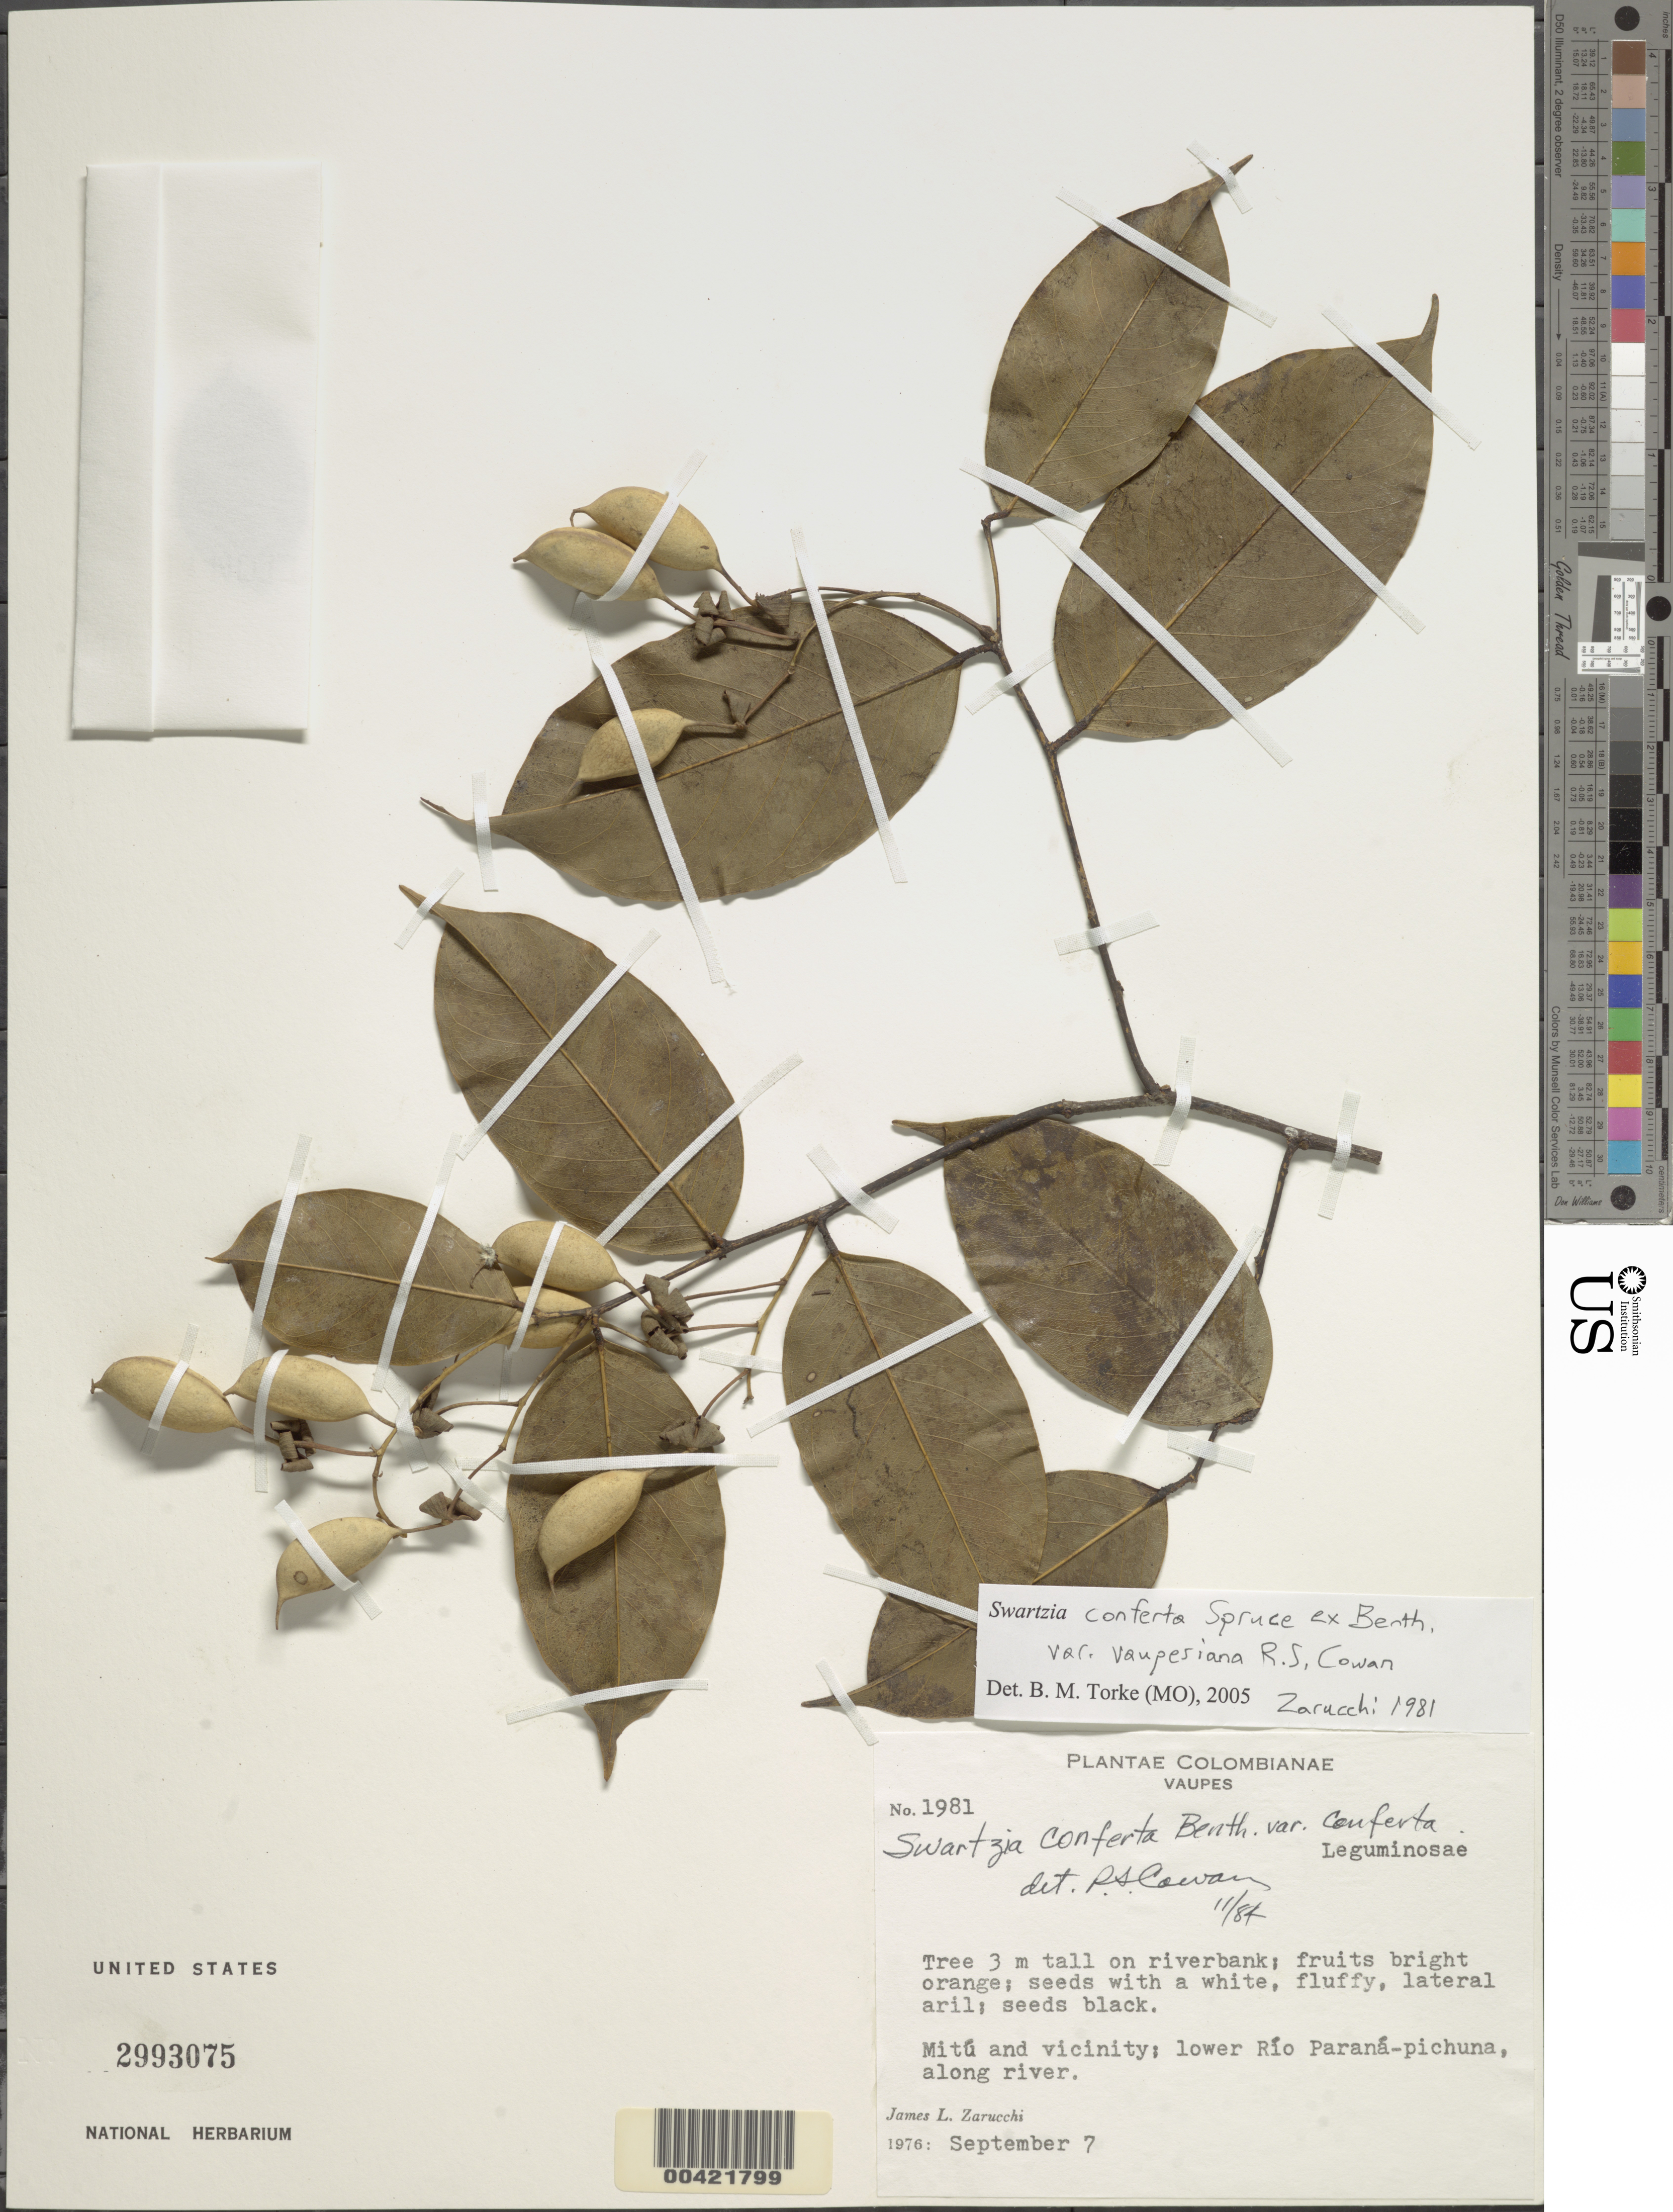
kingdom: Plantae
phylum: Tracheophyta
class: Magnoliopsida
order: Fabales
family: Fabaceae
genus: Swartzia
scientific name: Swartzia conferta var. vaupesiana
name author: R.S. Cowan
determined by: Cowan, R. S.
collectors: J. L. Zarucchi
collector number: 1981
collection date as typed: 07 Sep 1976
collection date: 1976-09-07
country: Colombia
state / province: Vaupés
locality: Mitu and vicinity; lower Rio Parana-Pichuna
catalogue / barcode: US 2993075